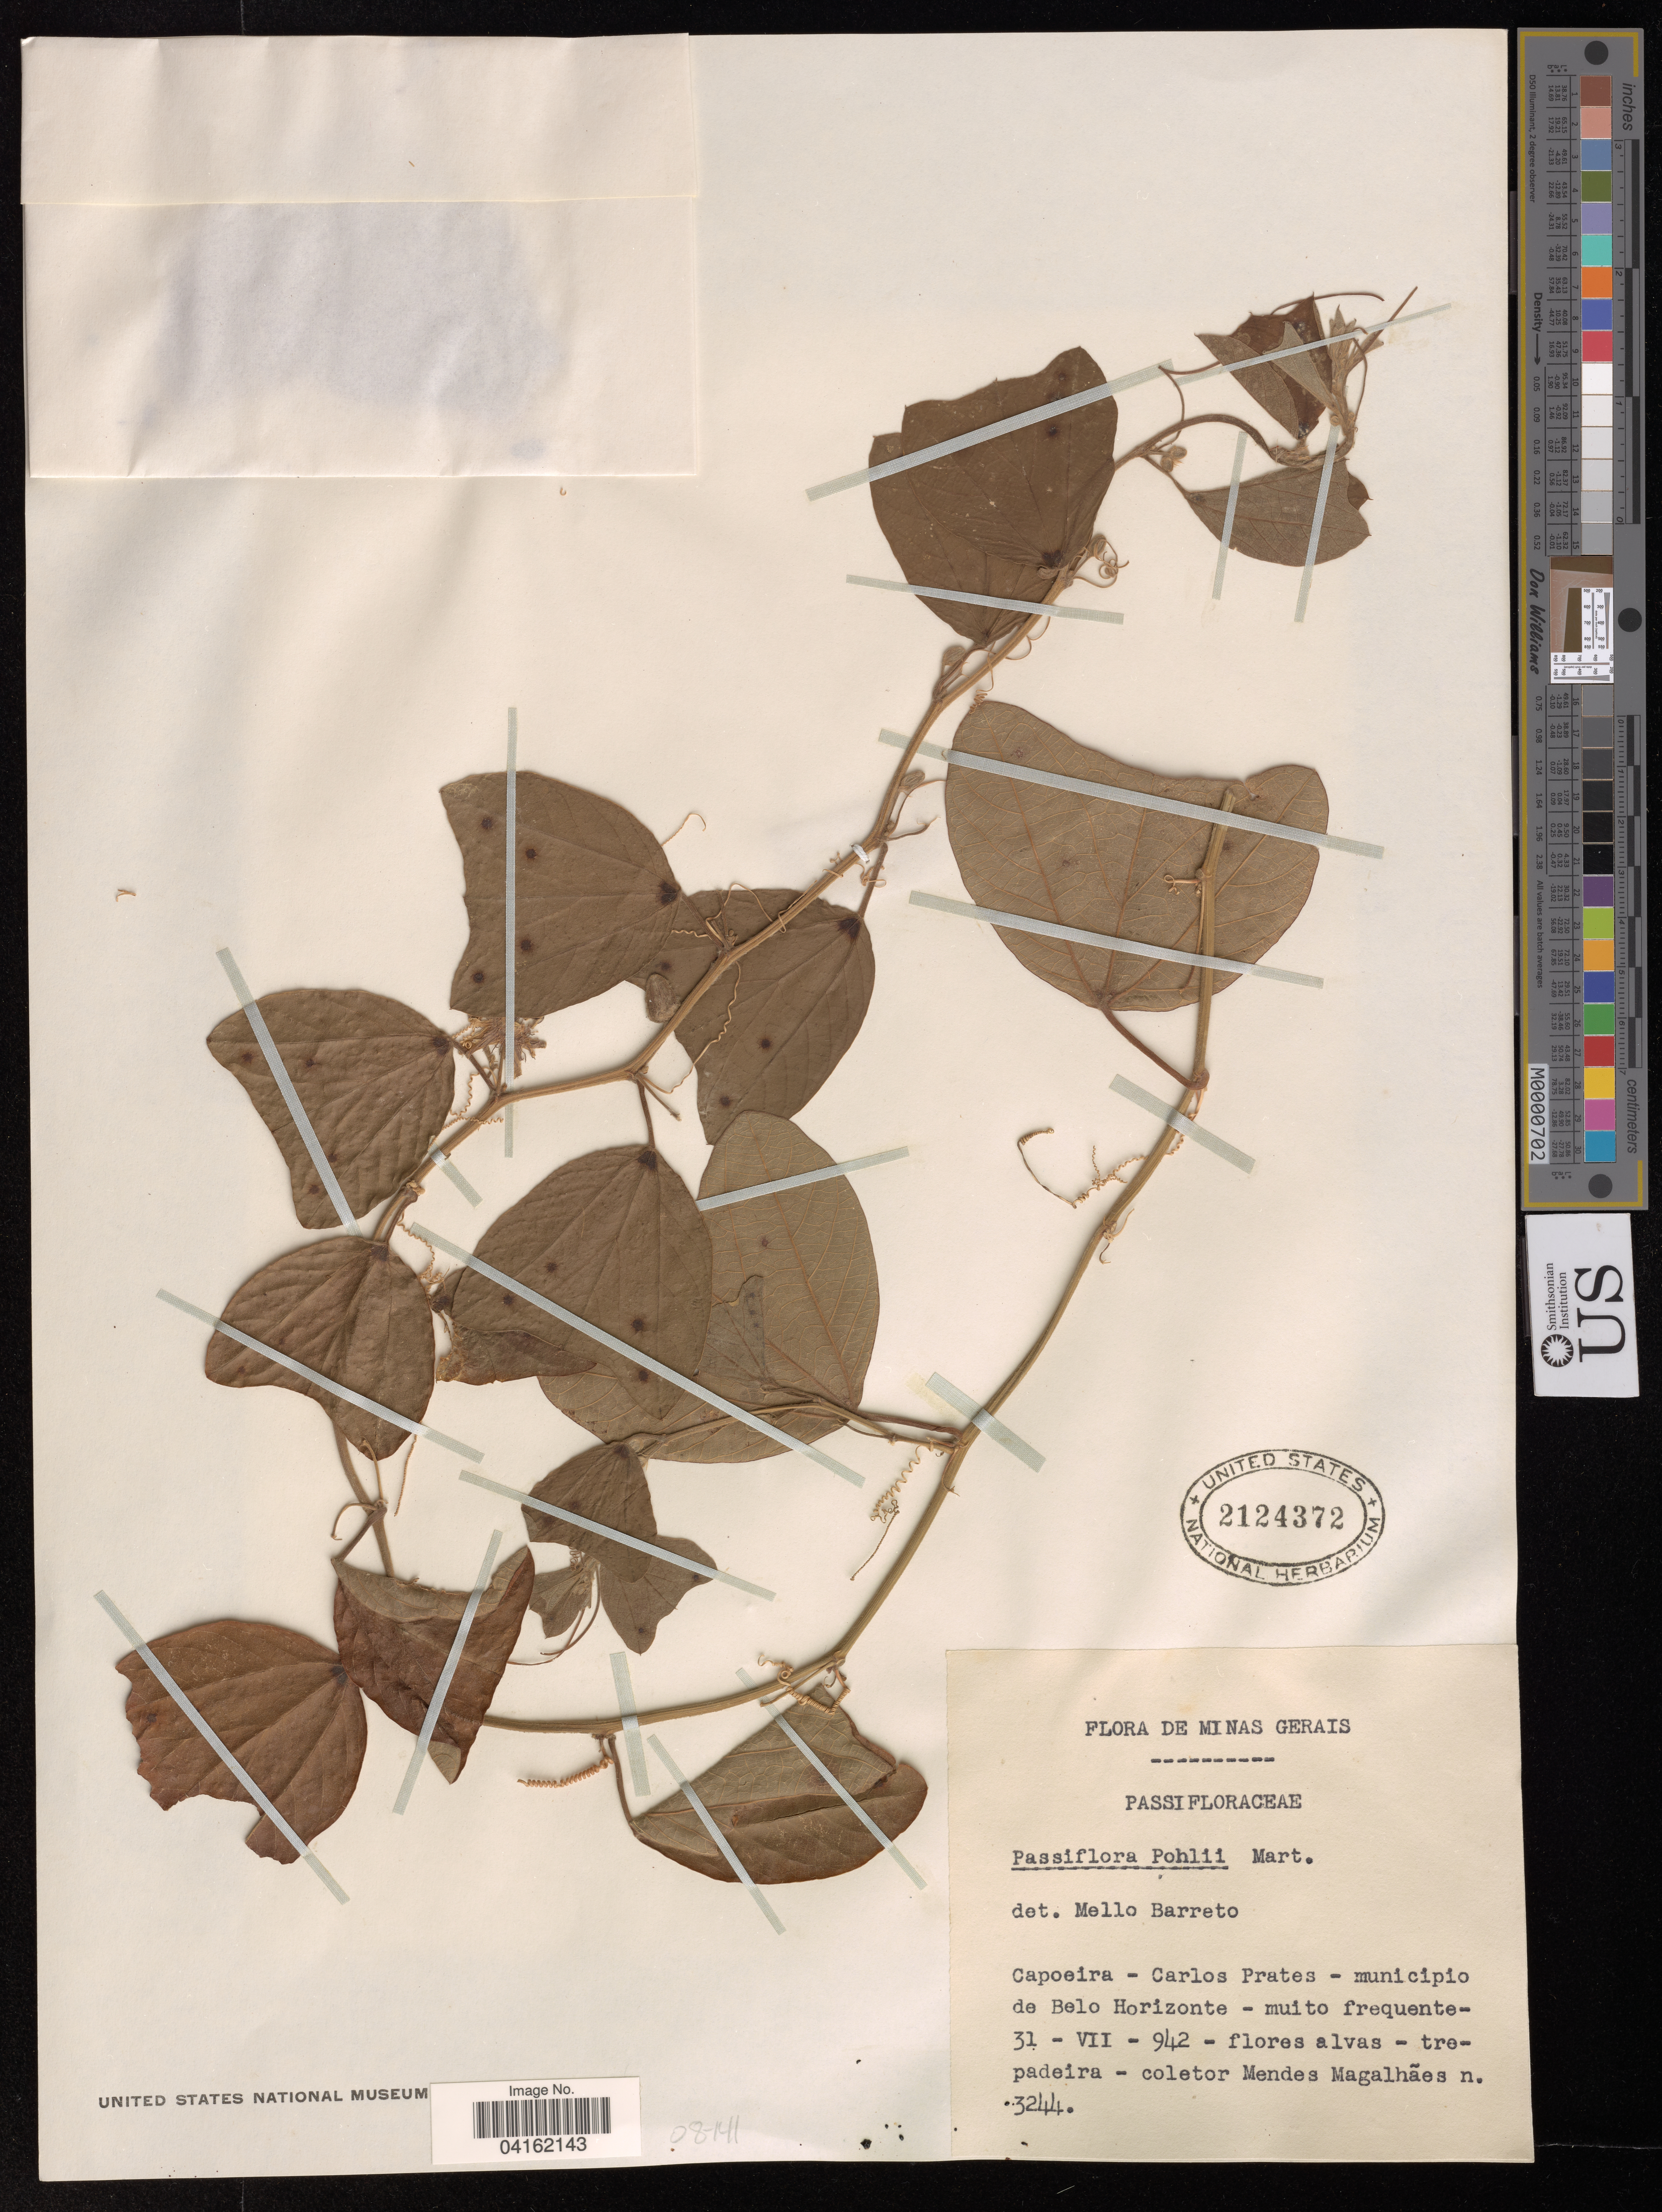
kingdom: Plantae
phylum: Tracheophyta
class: Magnoliopsida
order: Malpighiales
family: Passifloraceae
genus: Passiflora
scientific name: Passiflora pohlii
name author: Mast.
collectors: -. Mendes-Magalhaes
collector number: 3244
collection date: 1942-07-31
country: Brazil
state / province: Minas Gerais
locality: Capoeira - Carlos Prates - municipio de Belo Horizonte - muito frequente.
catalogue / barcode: US 2124372